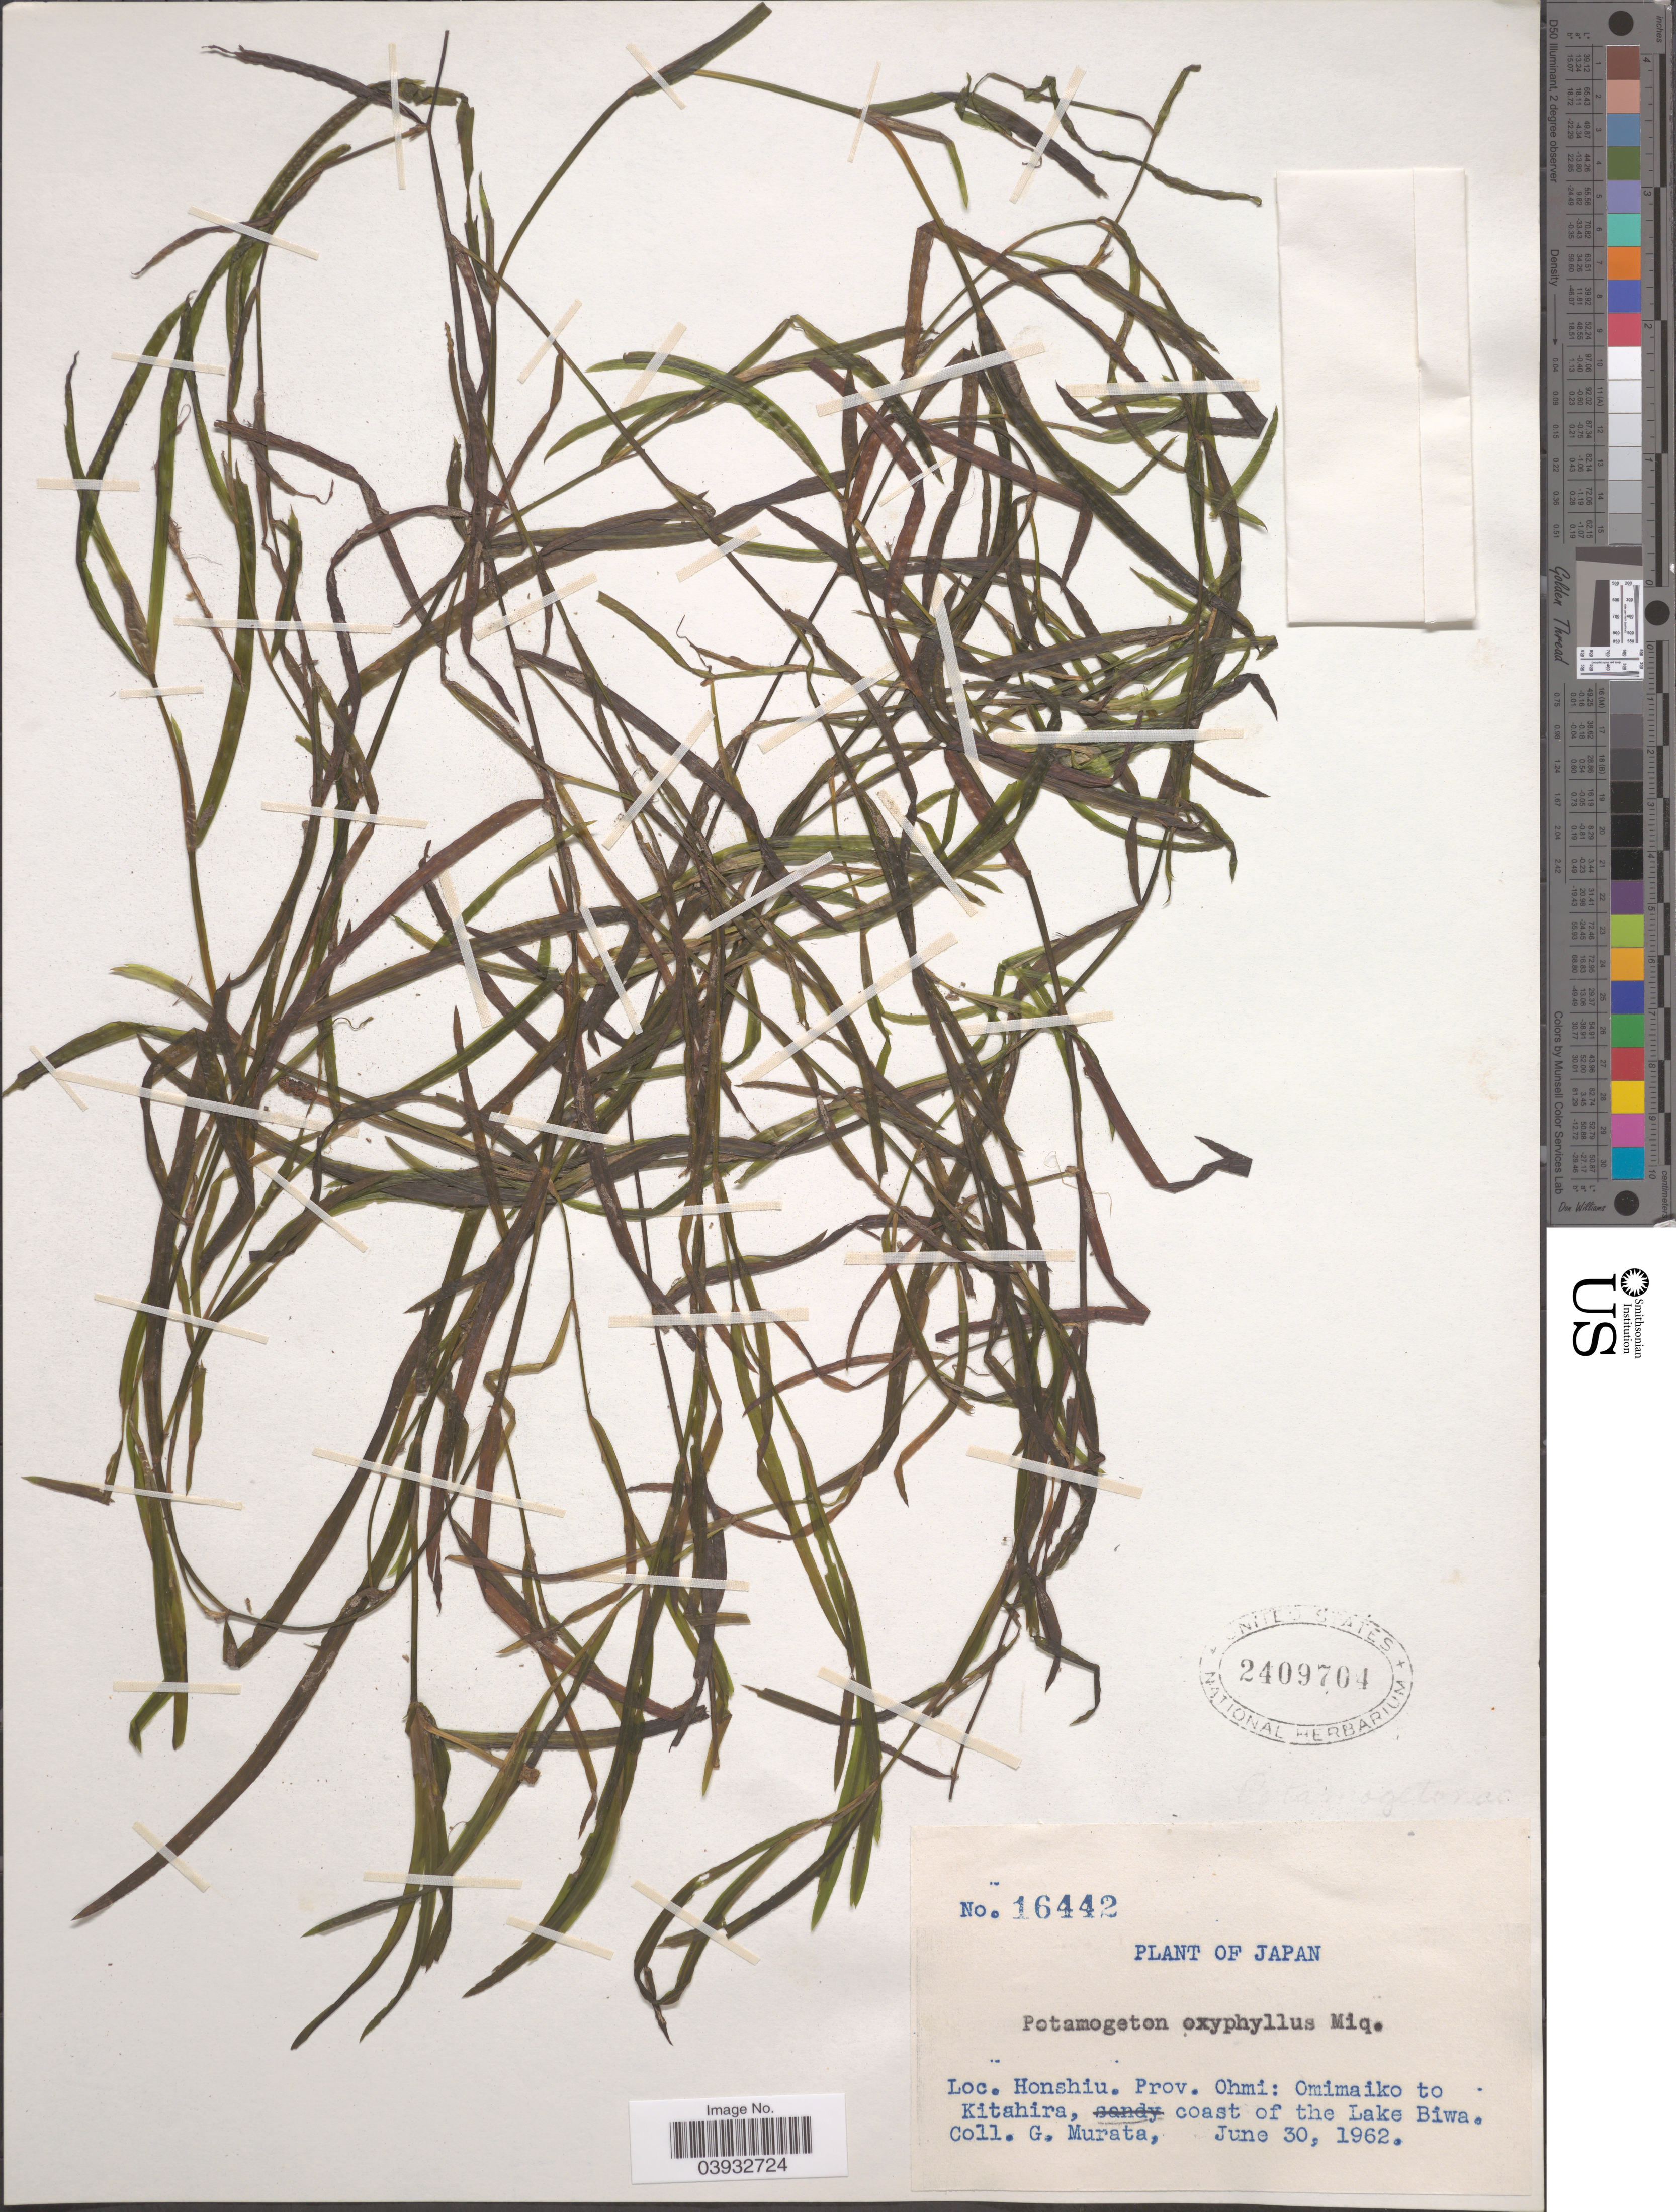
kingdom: Plantae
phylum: Tracheophyta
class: Liliopsida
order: Alismatales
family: Potamogetonaceae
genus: Potamogeton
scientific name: Potamogeton oxyphyllus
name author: Miq.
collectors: G. Murata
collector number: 16442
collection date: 1962-06-30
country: Japan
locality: Honshiu. Prov. Ohmi: Omimaiko to Kitahira, coast of the Lake Biwa.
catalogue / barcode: US 2409704